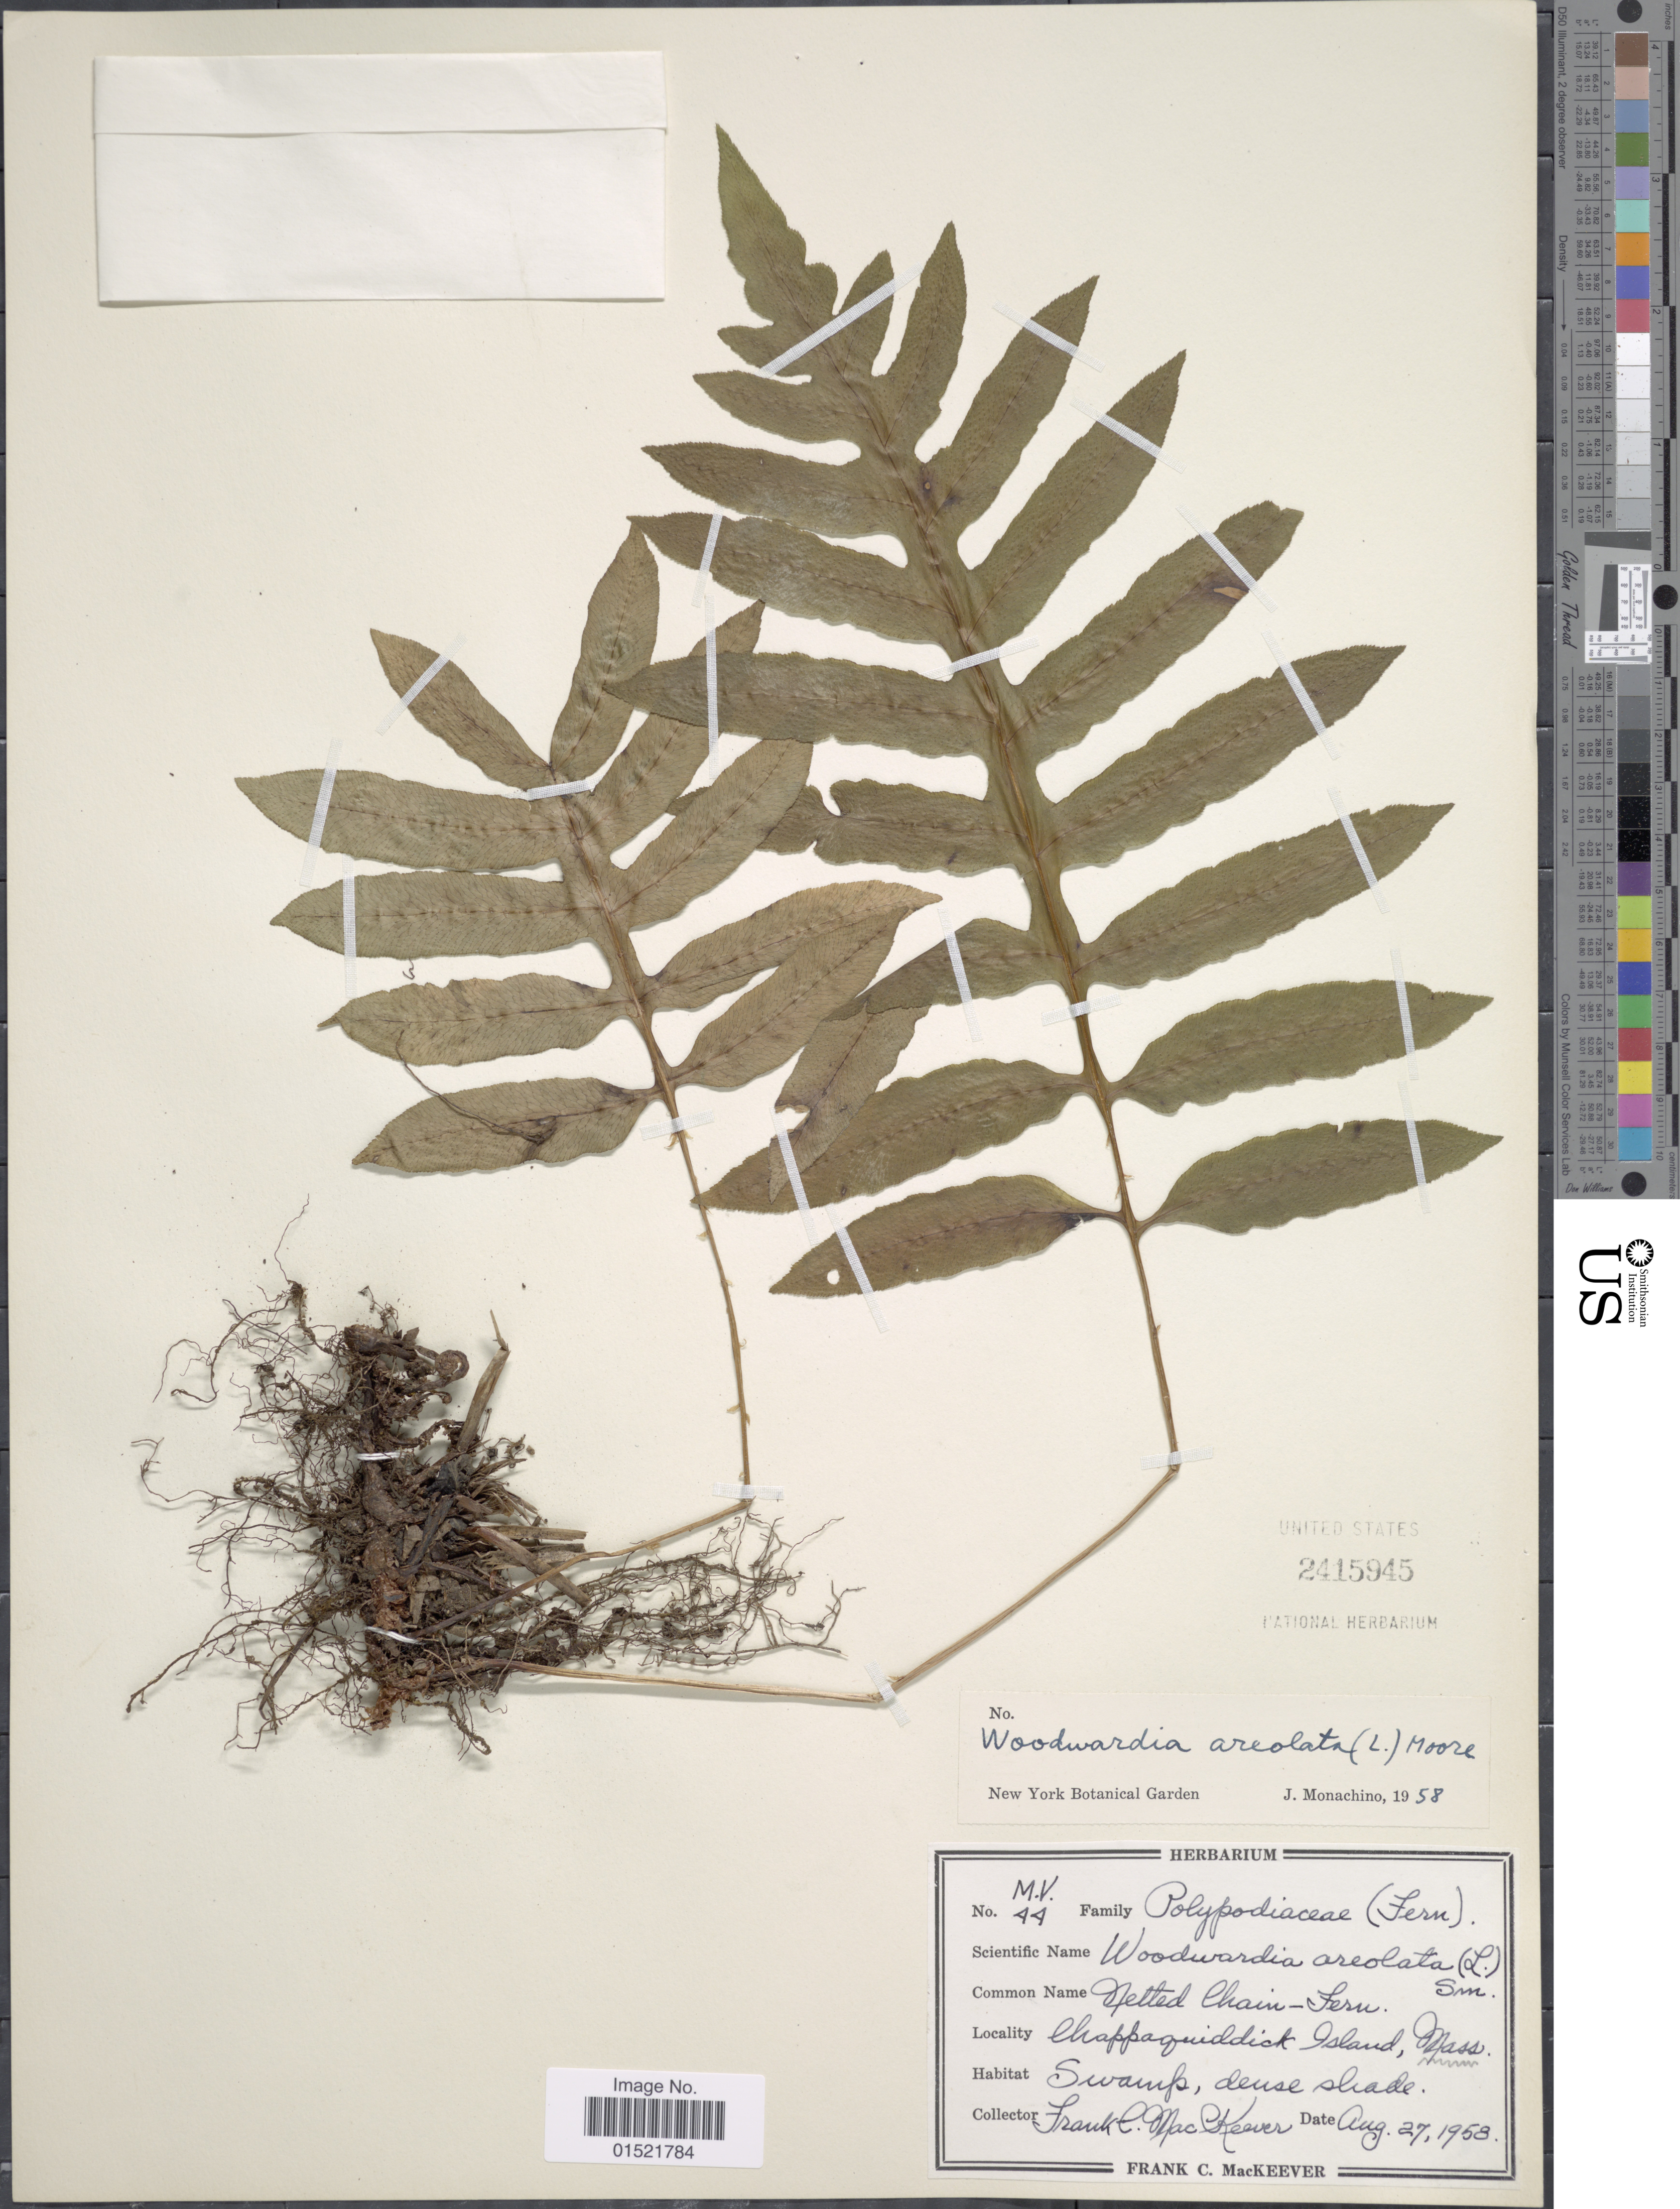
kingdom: Plantae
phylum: Tracheophyta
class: Polypodiopsida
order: Polypodiales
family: Blechnaceae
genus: Woodwardia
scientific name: Woodwardia areolata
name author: (L.) T. Moore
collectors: F. C. MacKeever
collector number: M.V.ii*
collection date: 1958-08-27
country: United States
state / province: Massachusetts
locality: Chappaquiddick Island, Mass.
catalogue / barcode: US 2415945